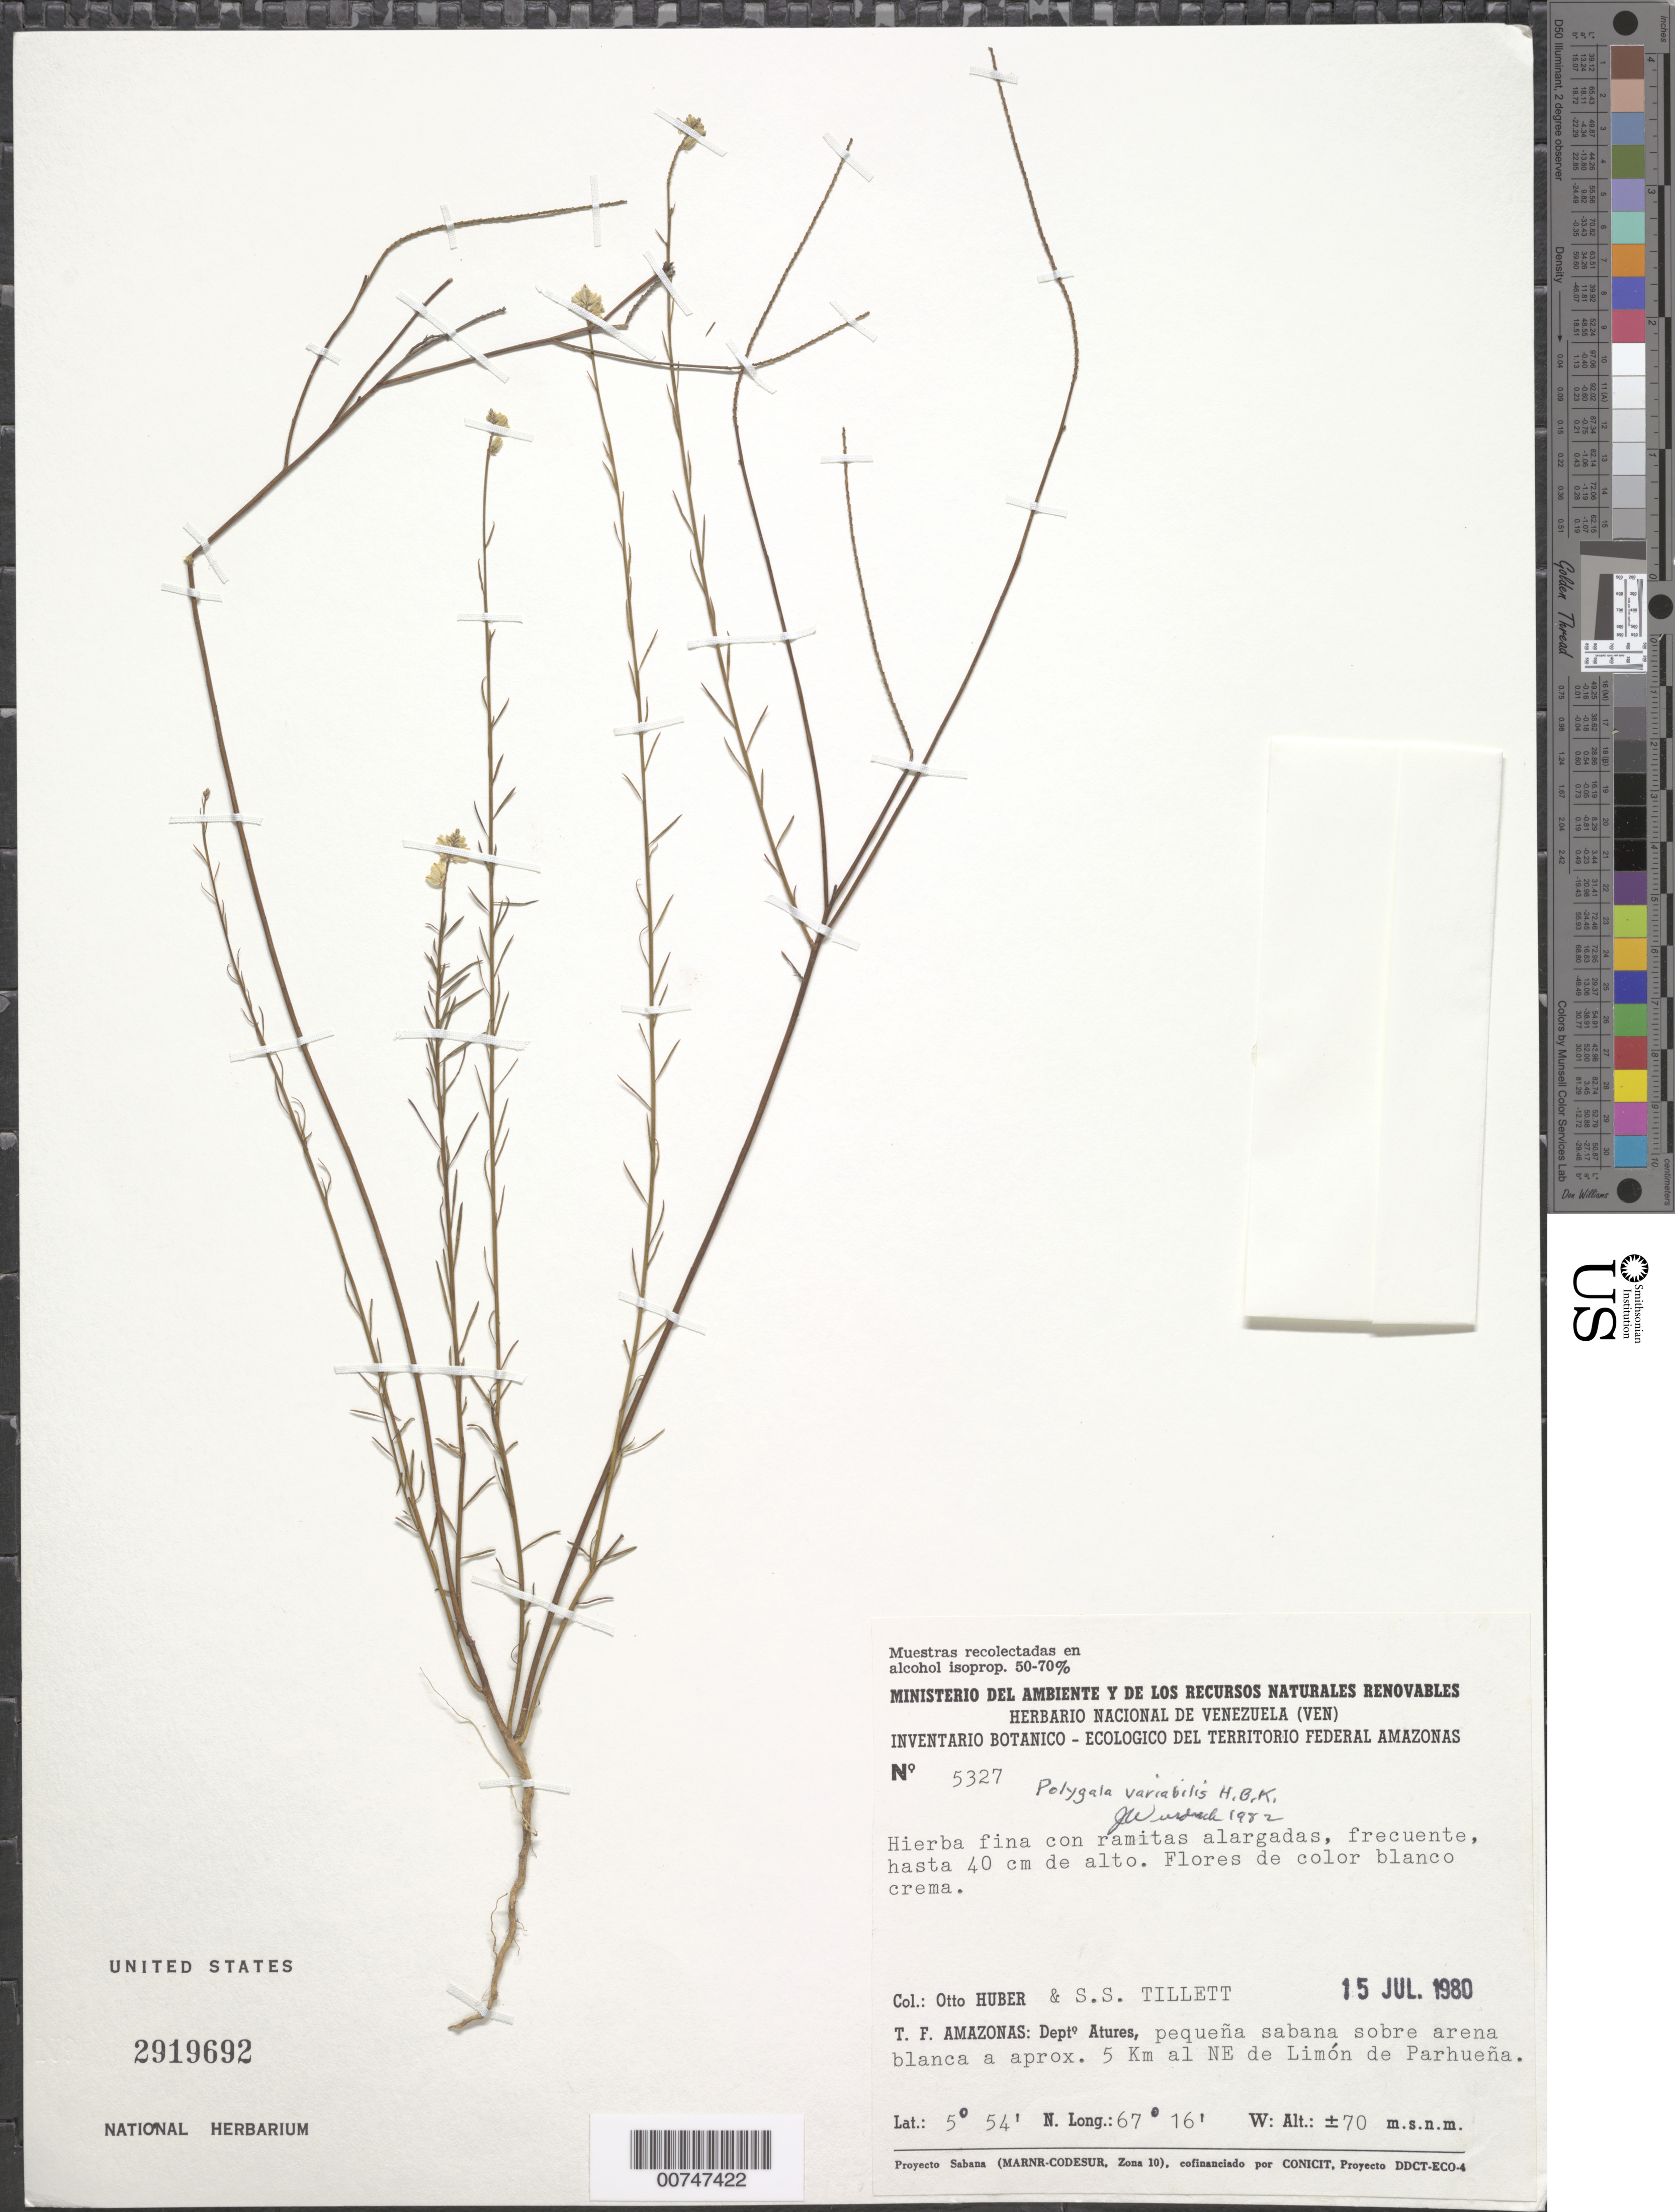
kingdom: Plantae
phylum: Tracheophyta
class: Magnoliopsida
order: Fabales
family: Polygalaceae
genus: Polygala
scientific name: Polygala variabilis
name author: Kunth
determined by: Wurdack, John J., (US), US (UNITED STATES)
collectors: O. Huber & S. S. Tillett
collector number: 5327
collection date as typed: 15-Jul-80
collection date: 1980-07-15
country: Venezuela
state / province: Amazonas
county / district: Atures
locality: Limón de Parhueña, 5 km NE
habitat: Small savanna on white sand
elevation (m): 70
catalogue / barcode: US 2919692